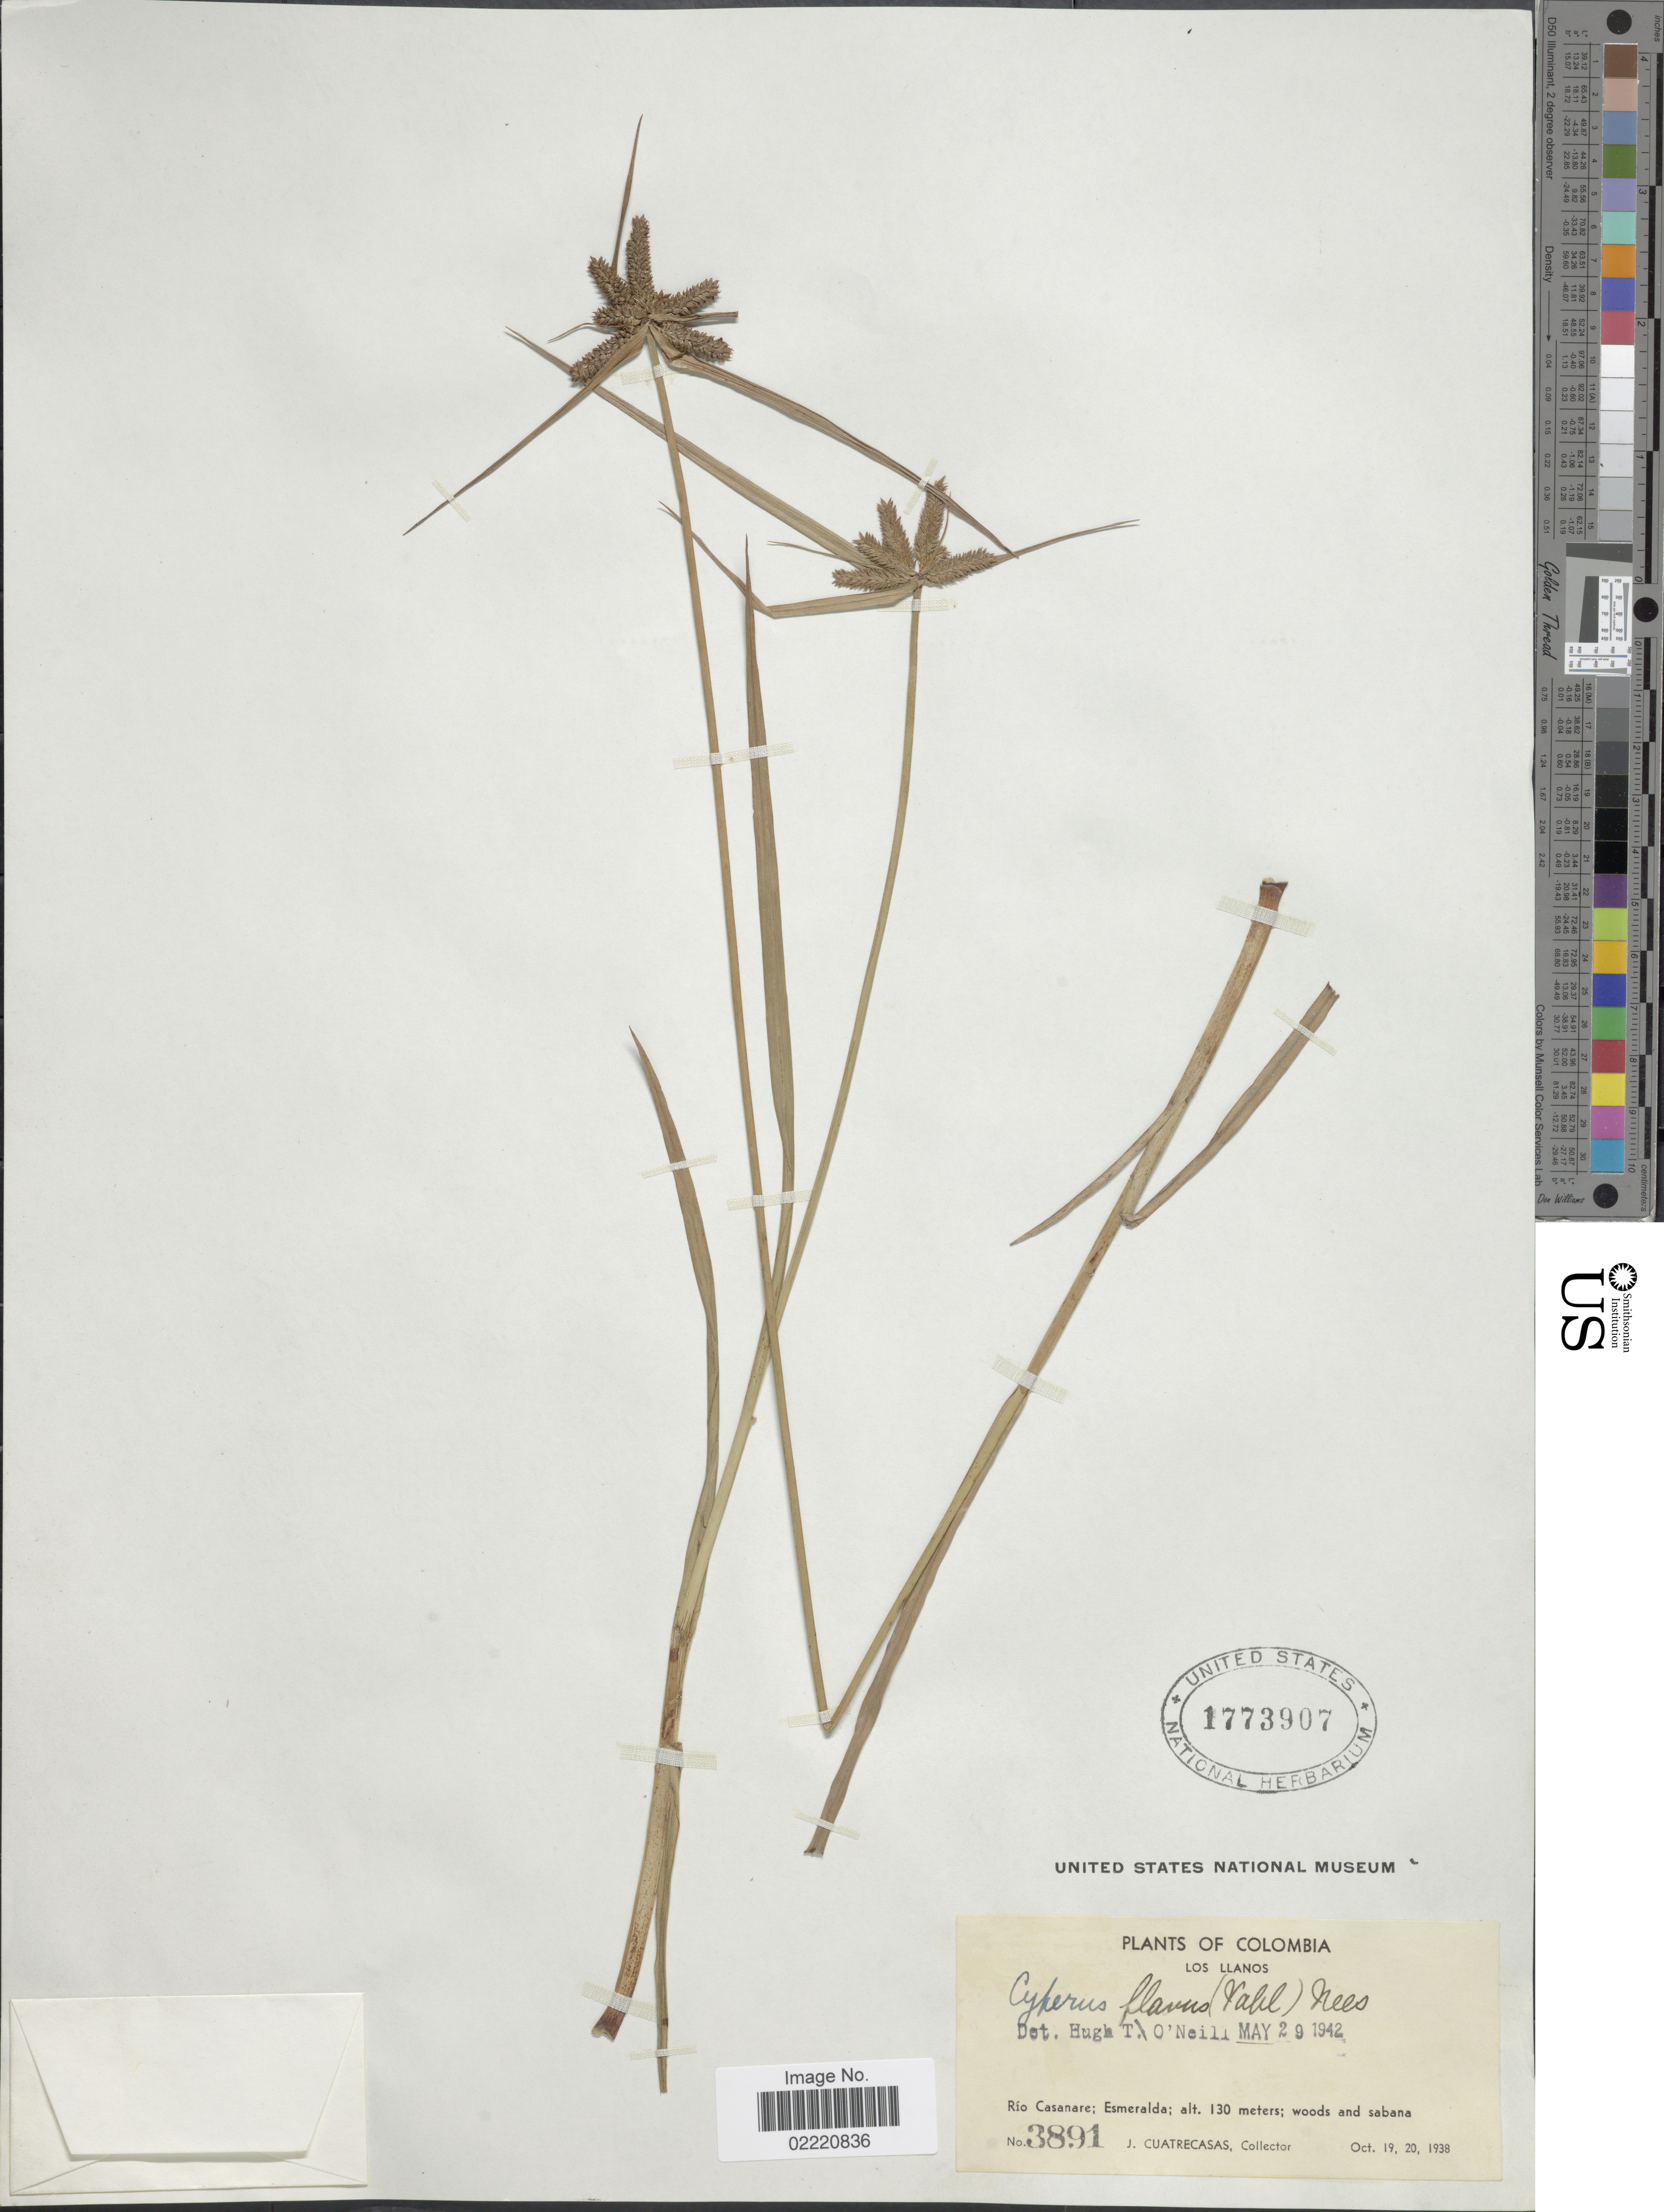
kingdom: Plantae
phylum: Tracheophyta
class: Liliopsida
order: Poales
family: Cyperaceae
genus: Cyperus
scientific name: Cyperus aggregatus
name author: (Willd.) Endl.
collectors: J. Cuatrecasas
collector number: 3891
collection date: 1938-10-19/1938-10-20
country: Colombia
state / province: Casanare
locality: Los Llanos, Rio Casanare; Esmeralda, woods and sabana.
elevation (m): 130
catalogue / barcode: US 1773907